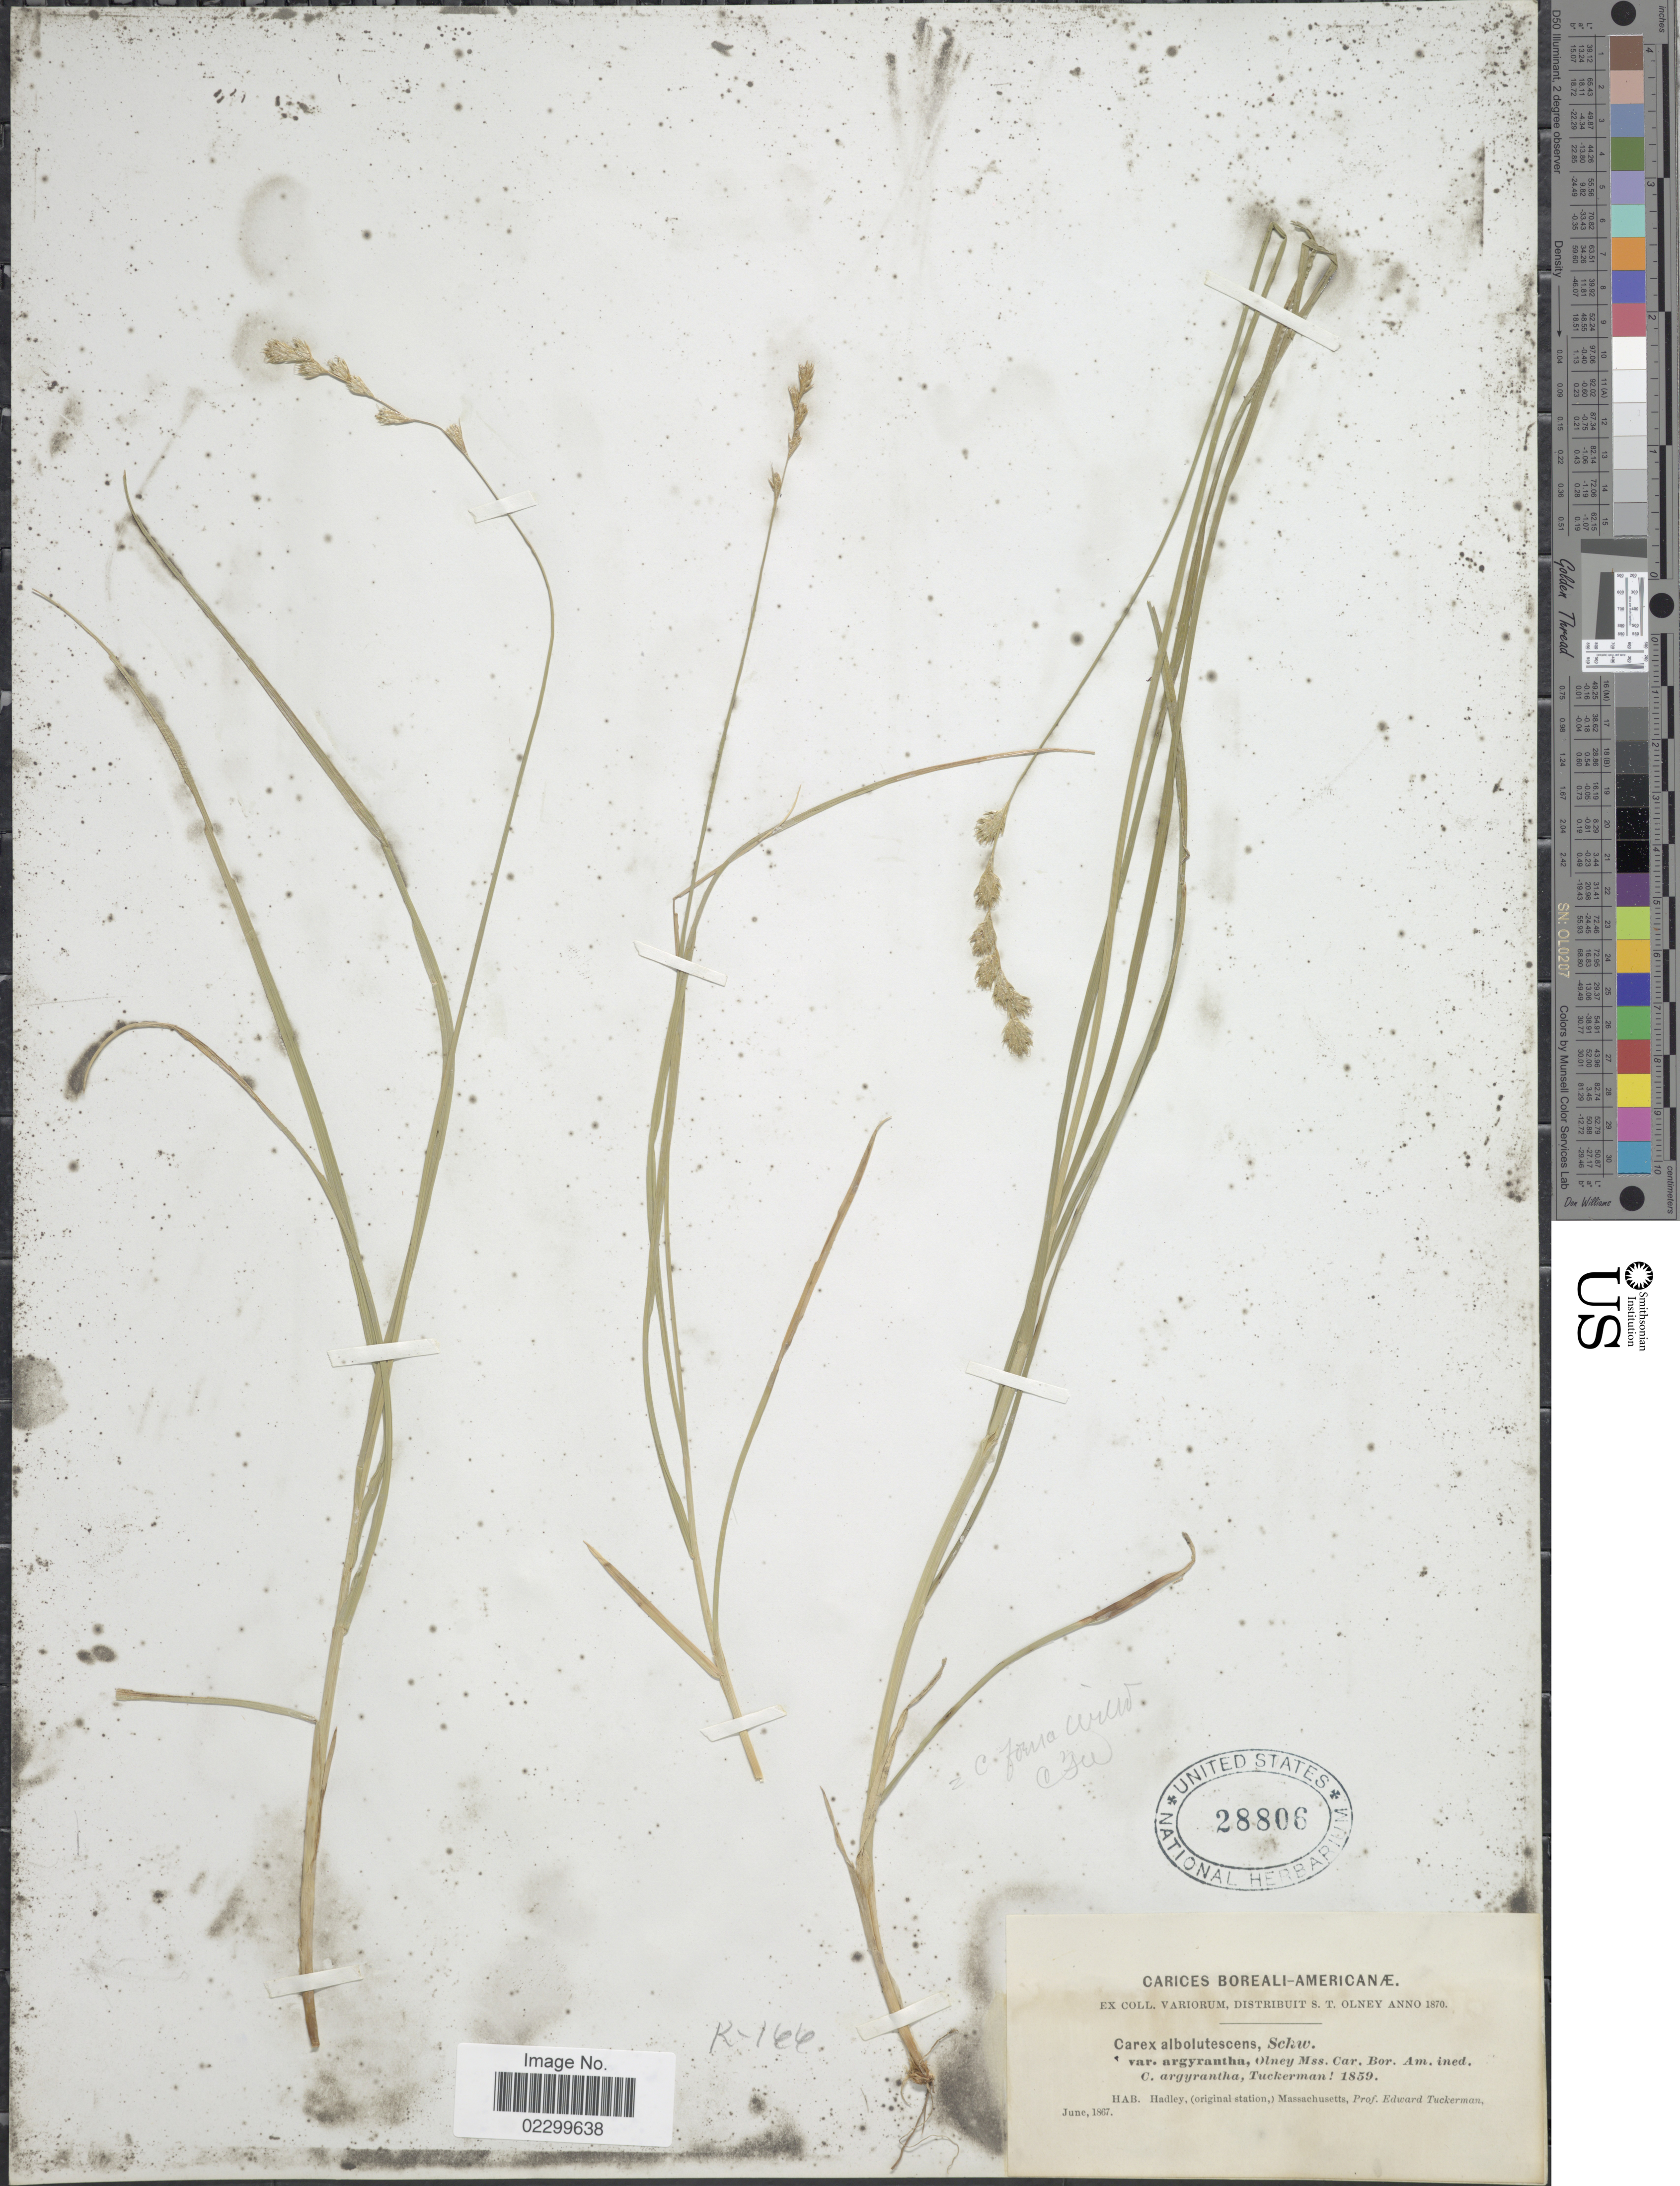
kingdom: Plantae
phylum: Tracheophyta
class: Liliopsida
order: Poales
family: Cyperaceae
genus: Carex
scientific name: Carex argyrantha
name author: Tuck. ex Boott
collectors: E. Tuckerman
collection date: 1867-06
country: United States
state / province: Massachusetts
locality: Carices Americae Septentrionalis, Hadley, (original station).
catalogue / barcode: US 28806